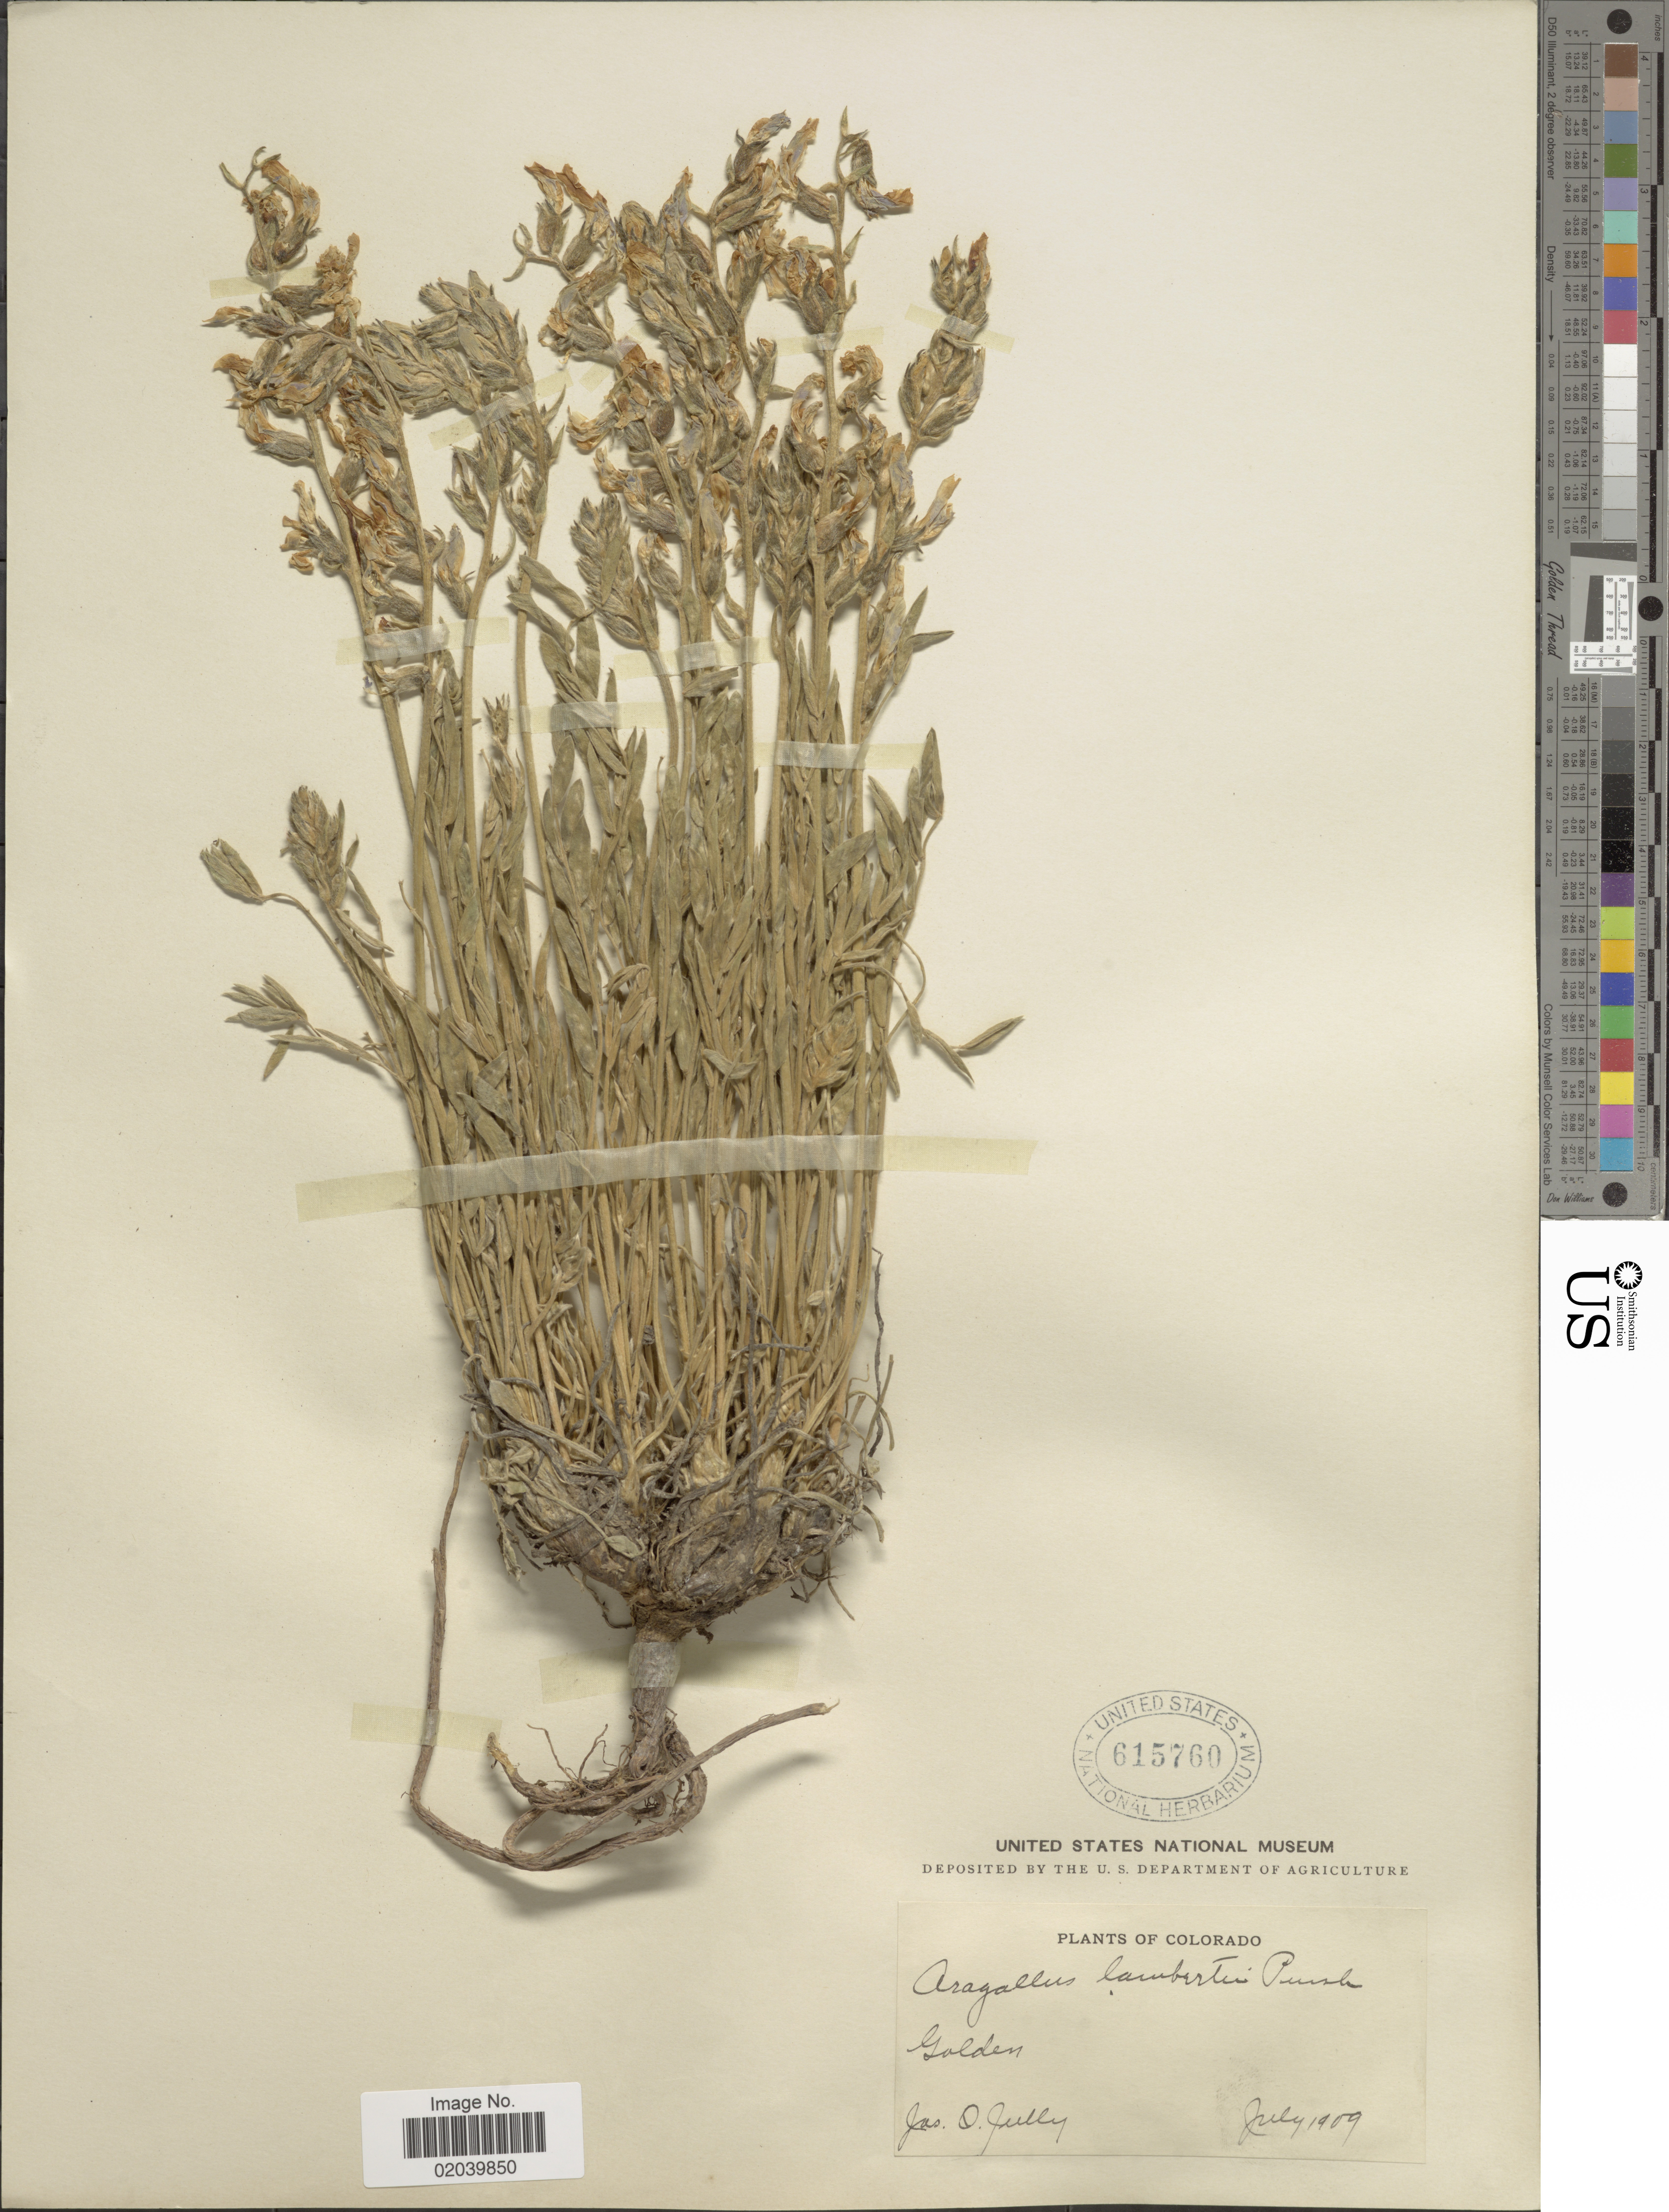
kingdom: Plantae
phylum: Tracheophyta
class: Magnoliopsida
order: Fabales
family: Fabaceae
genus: Oxytropis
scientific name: Oxytropis lambertii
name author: Pursh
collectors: J. Jully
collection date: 1909-07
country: United States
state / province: Colorado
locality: Golden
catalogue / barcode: US 615760